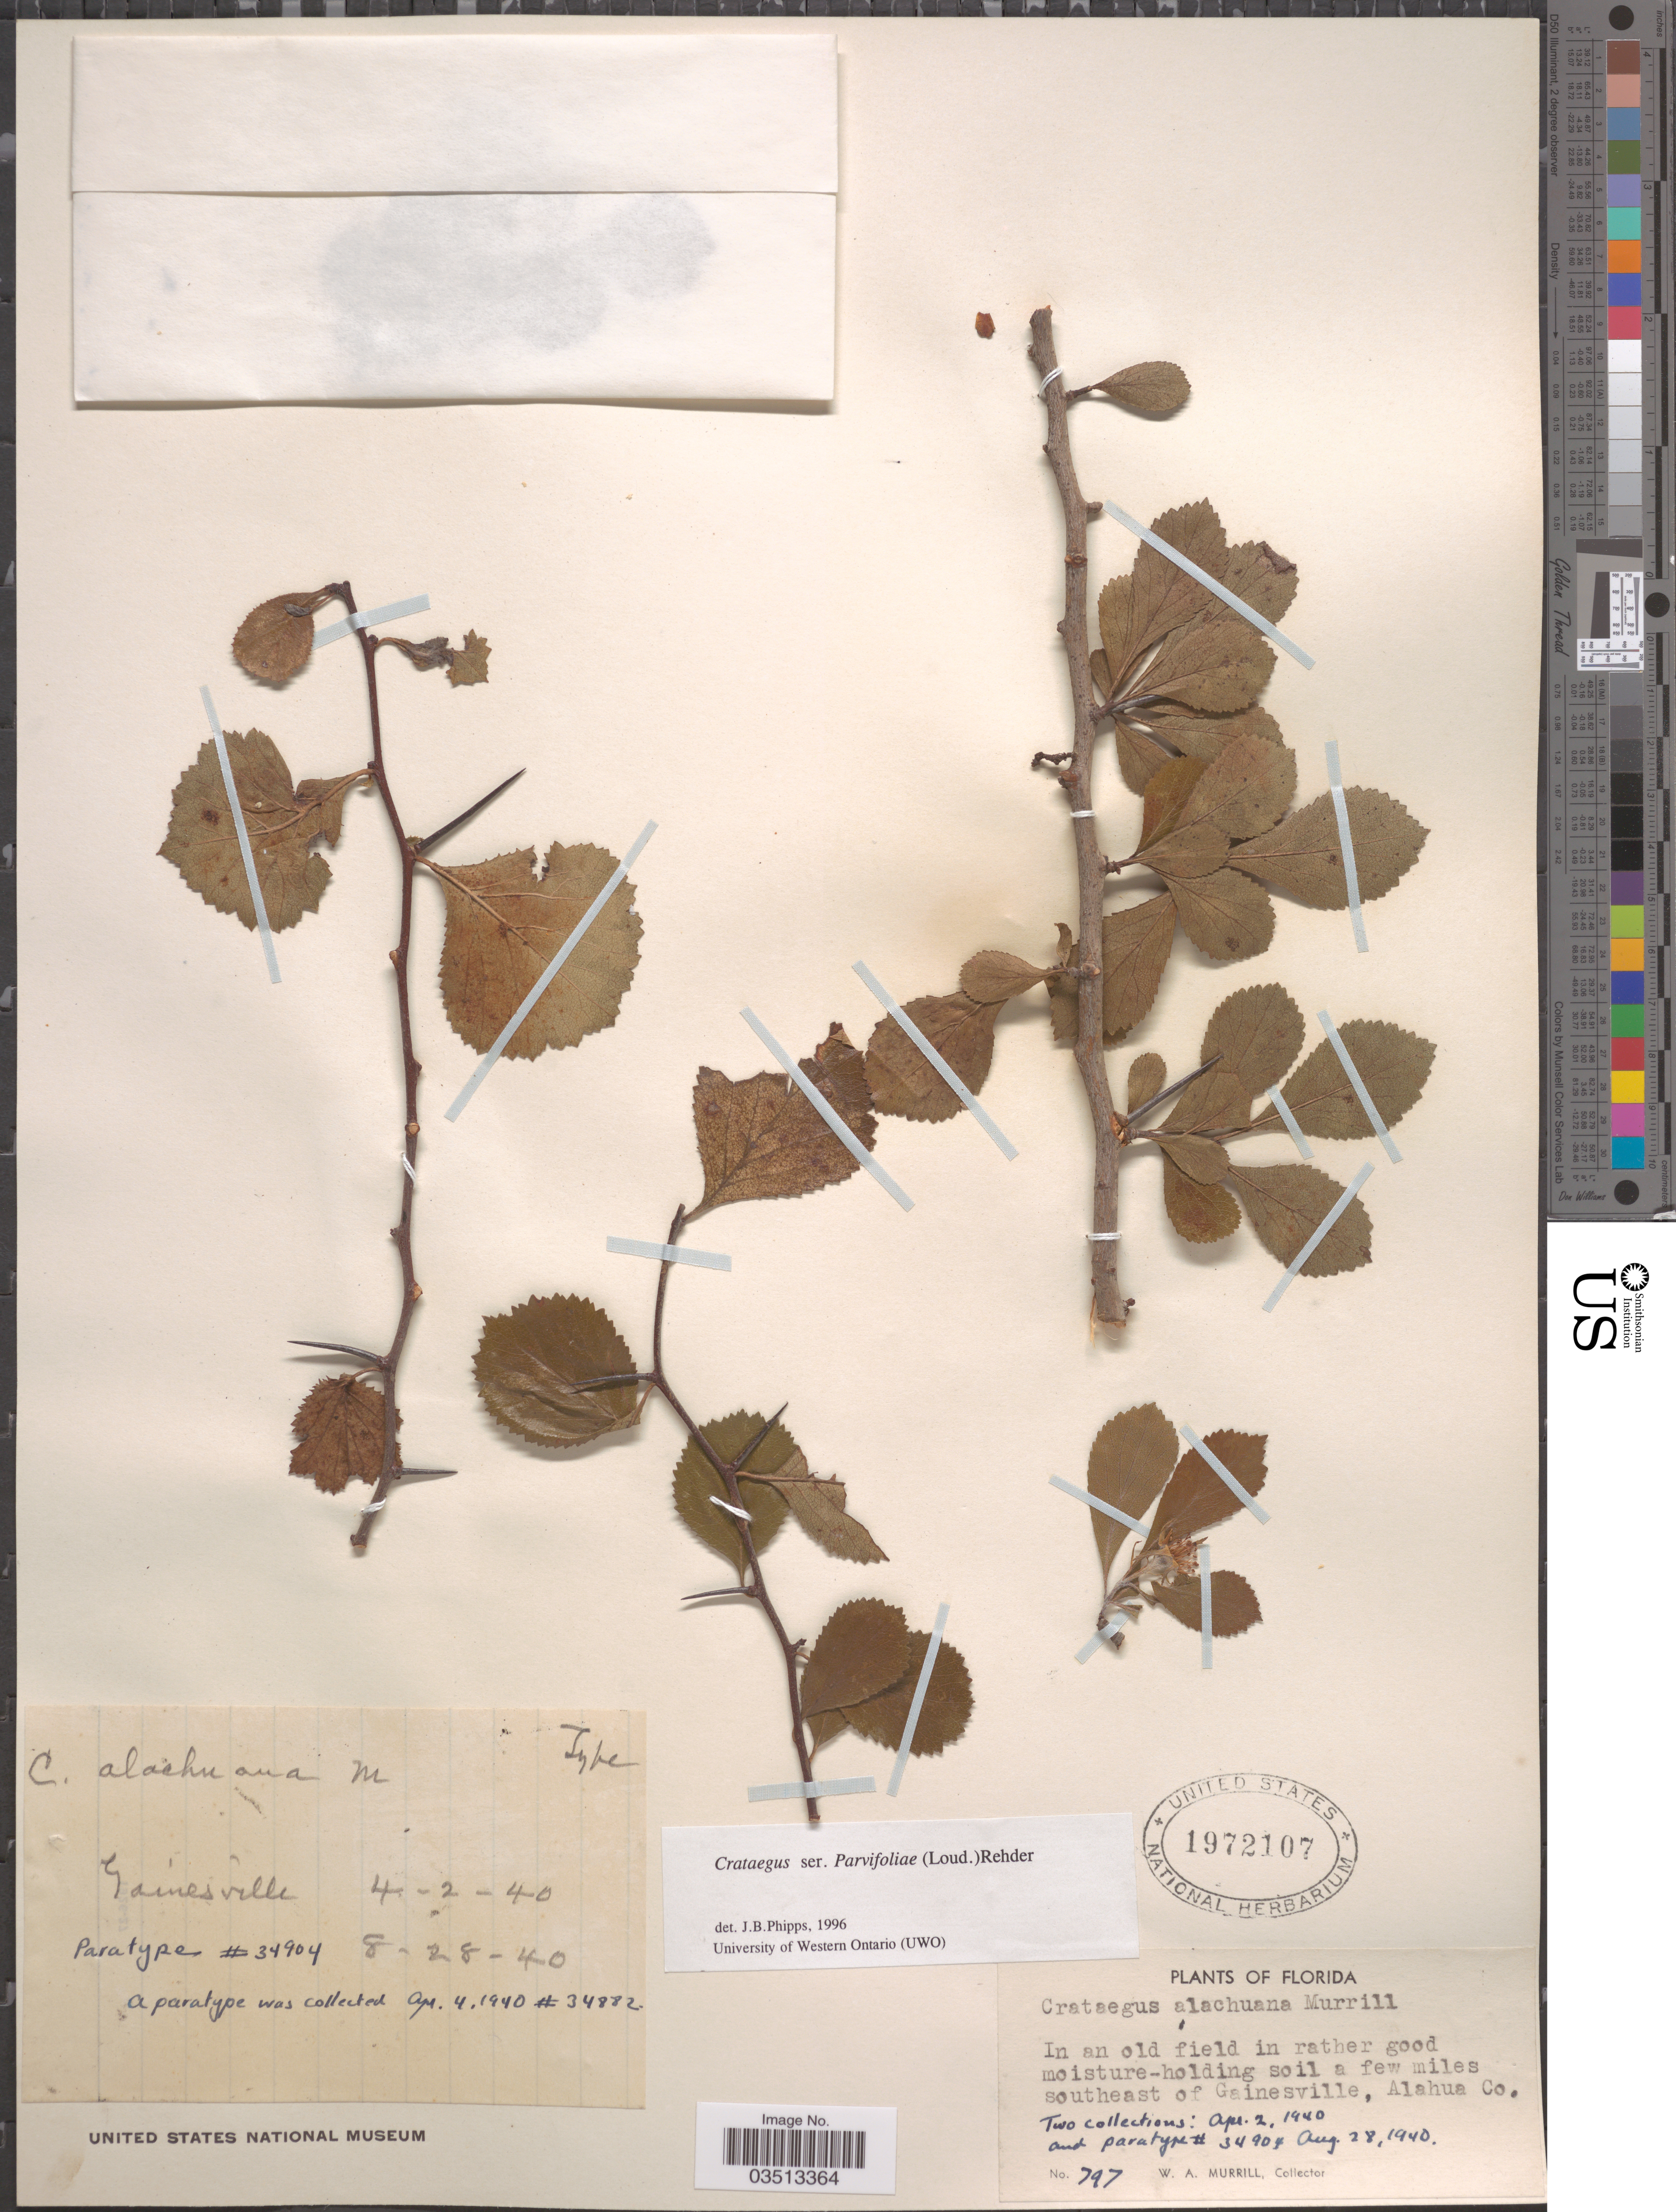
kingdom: Plantae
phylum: Tracheophyta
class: Magnoliopsida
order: Rosales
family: Rosaceae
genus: Crataegus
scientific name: Crataegus alachuana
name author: Murrill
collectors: W. A. Murrill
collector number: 34882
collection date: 1940-04-04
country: United States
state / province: Florida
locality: A few miles southeast of Gainesville, Alahua Co [unsure placement]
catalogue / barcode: US 1972107-3